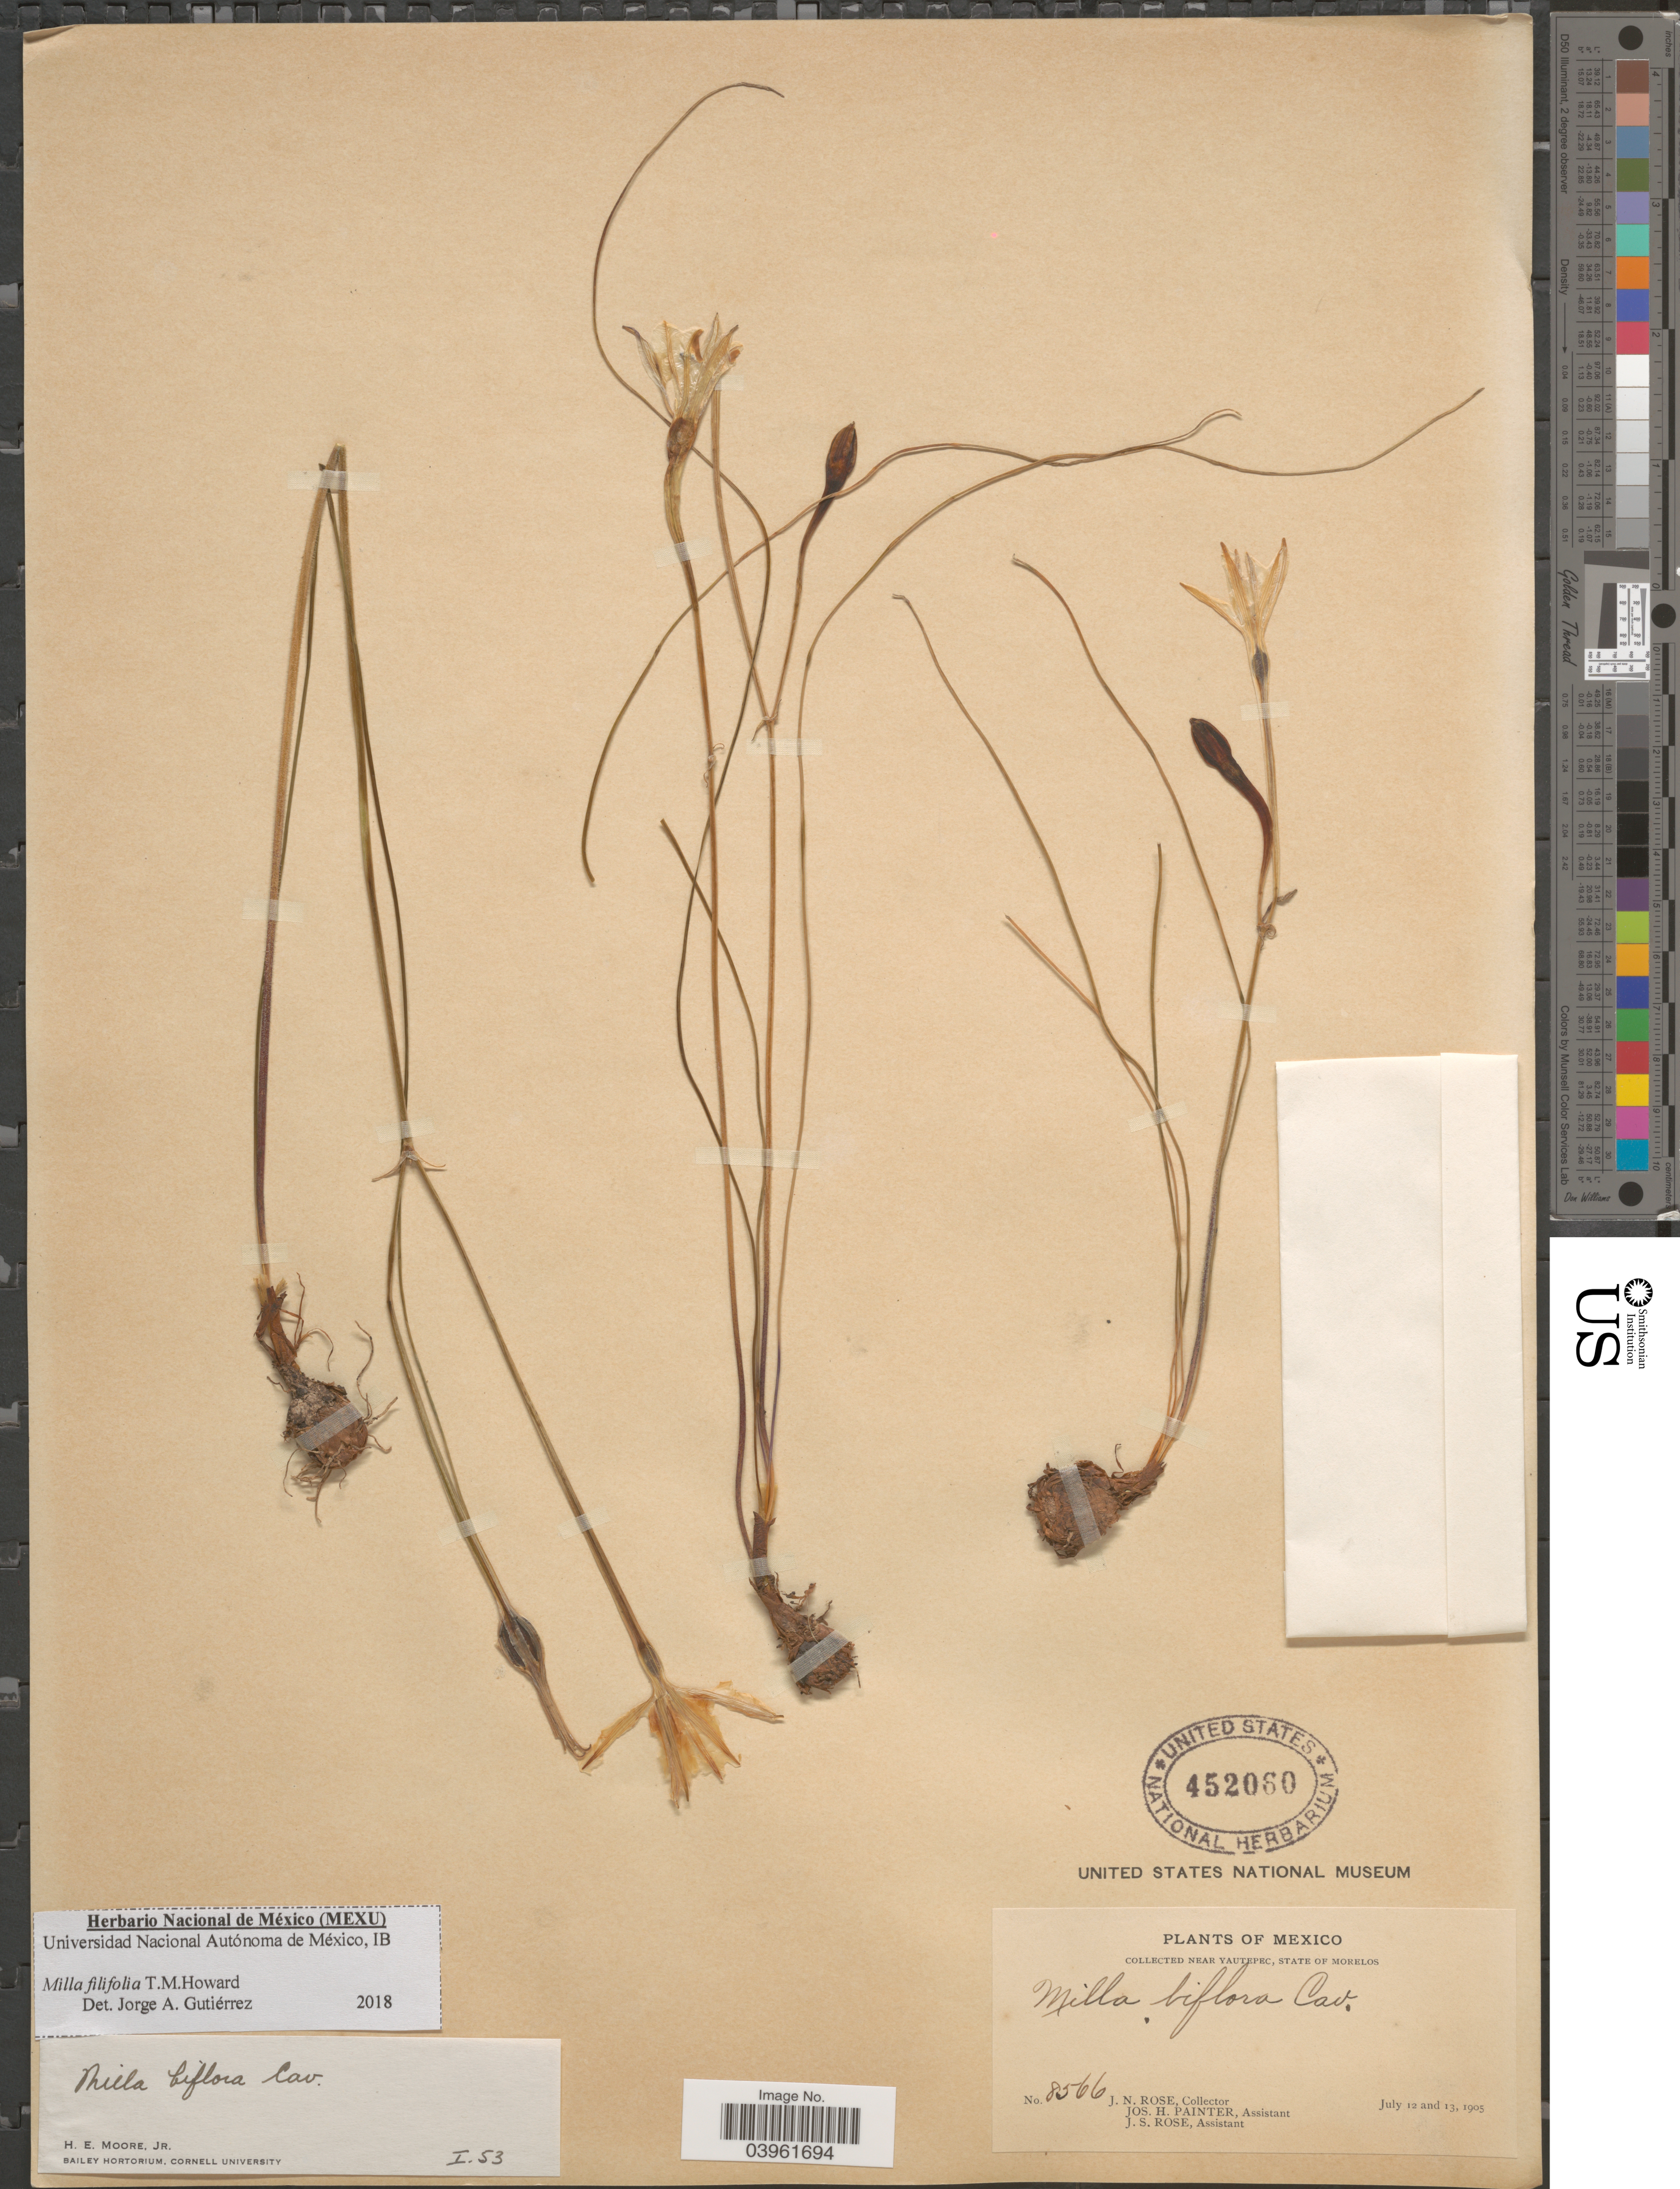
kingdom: Plantae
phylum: Tracheophyta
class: Liliopsida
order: Asparagales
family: Asparagaceae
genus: Milla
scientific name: Milla filifolia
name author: T.M. Howard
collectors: J. N. Rose, J. H. Painter & J. S. Rose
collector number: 8566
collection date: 1905-07-12/1905-07-13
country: Mexico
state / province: Morelos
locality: Near Yautepec.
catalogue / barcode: US 452060